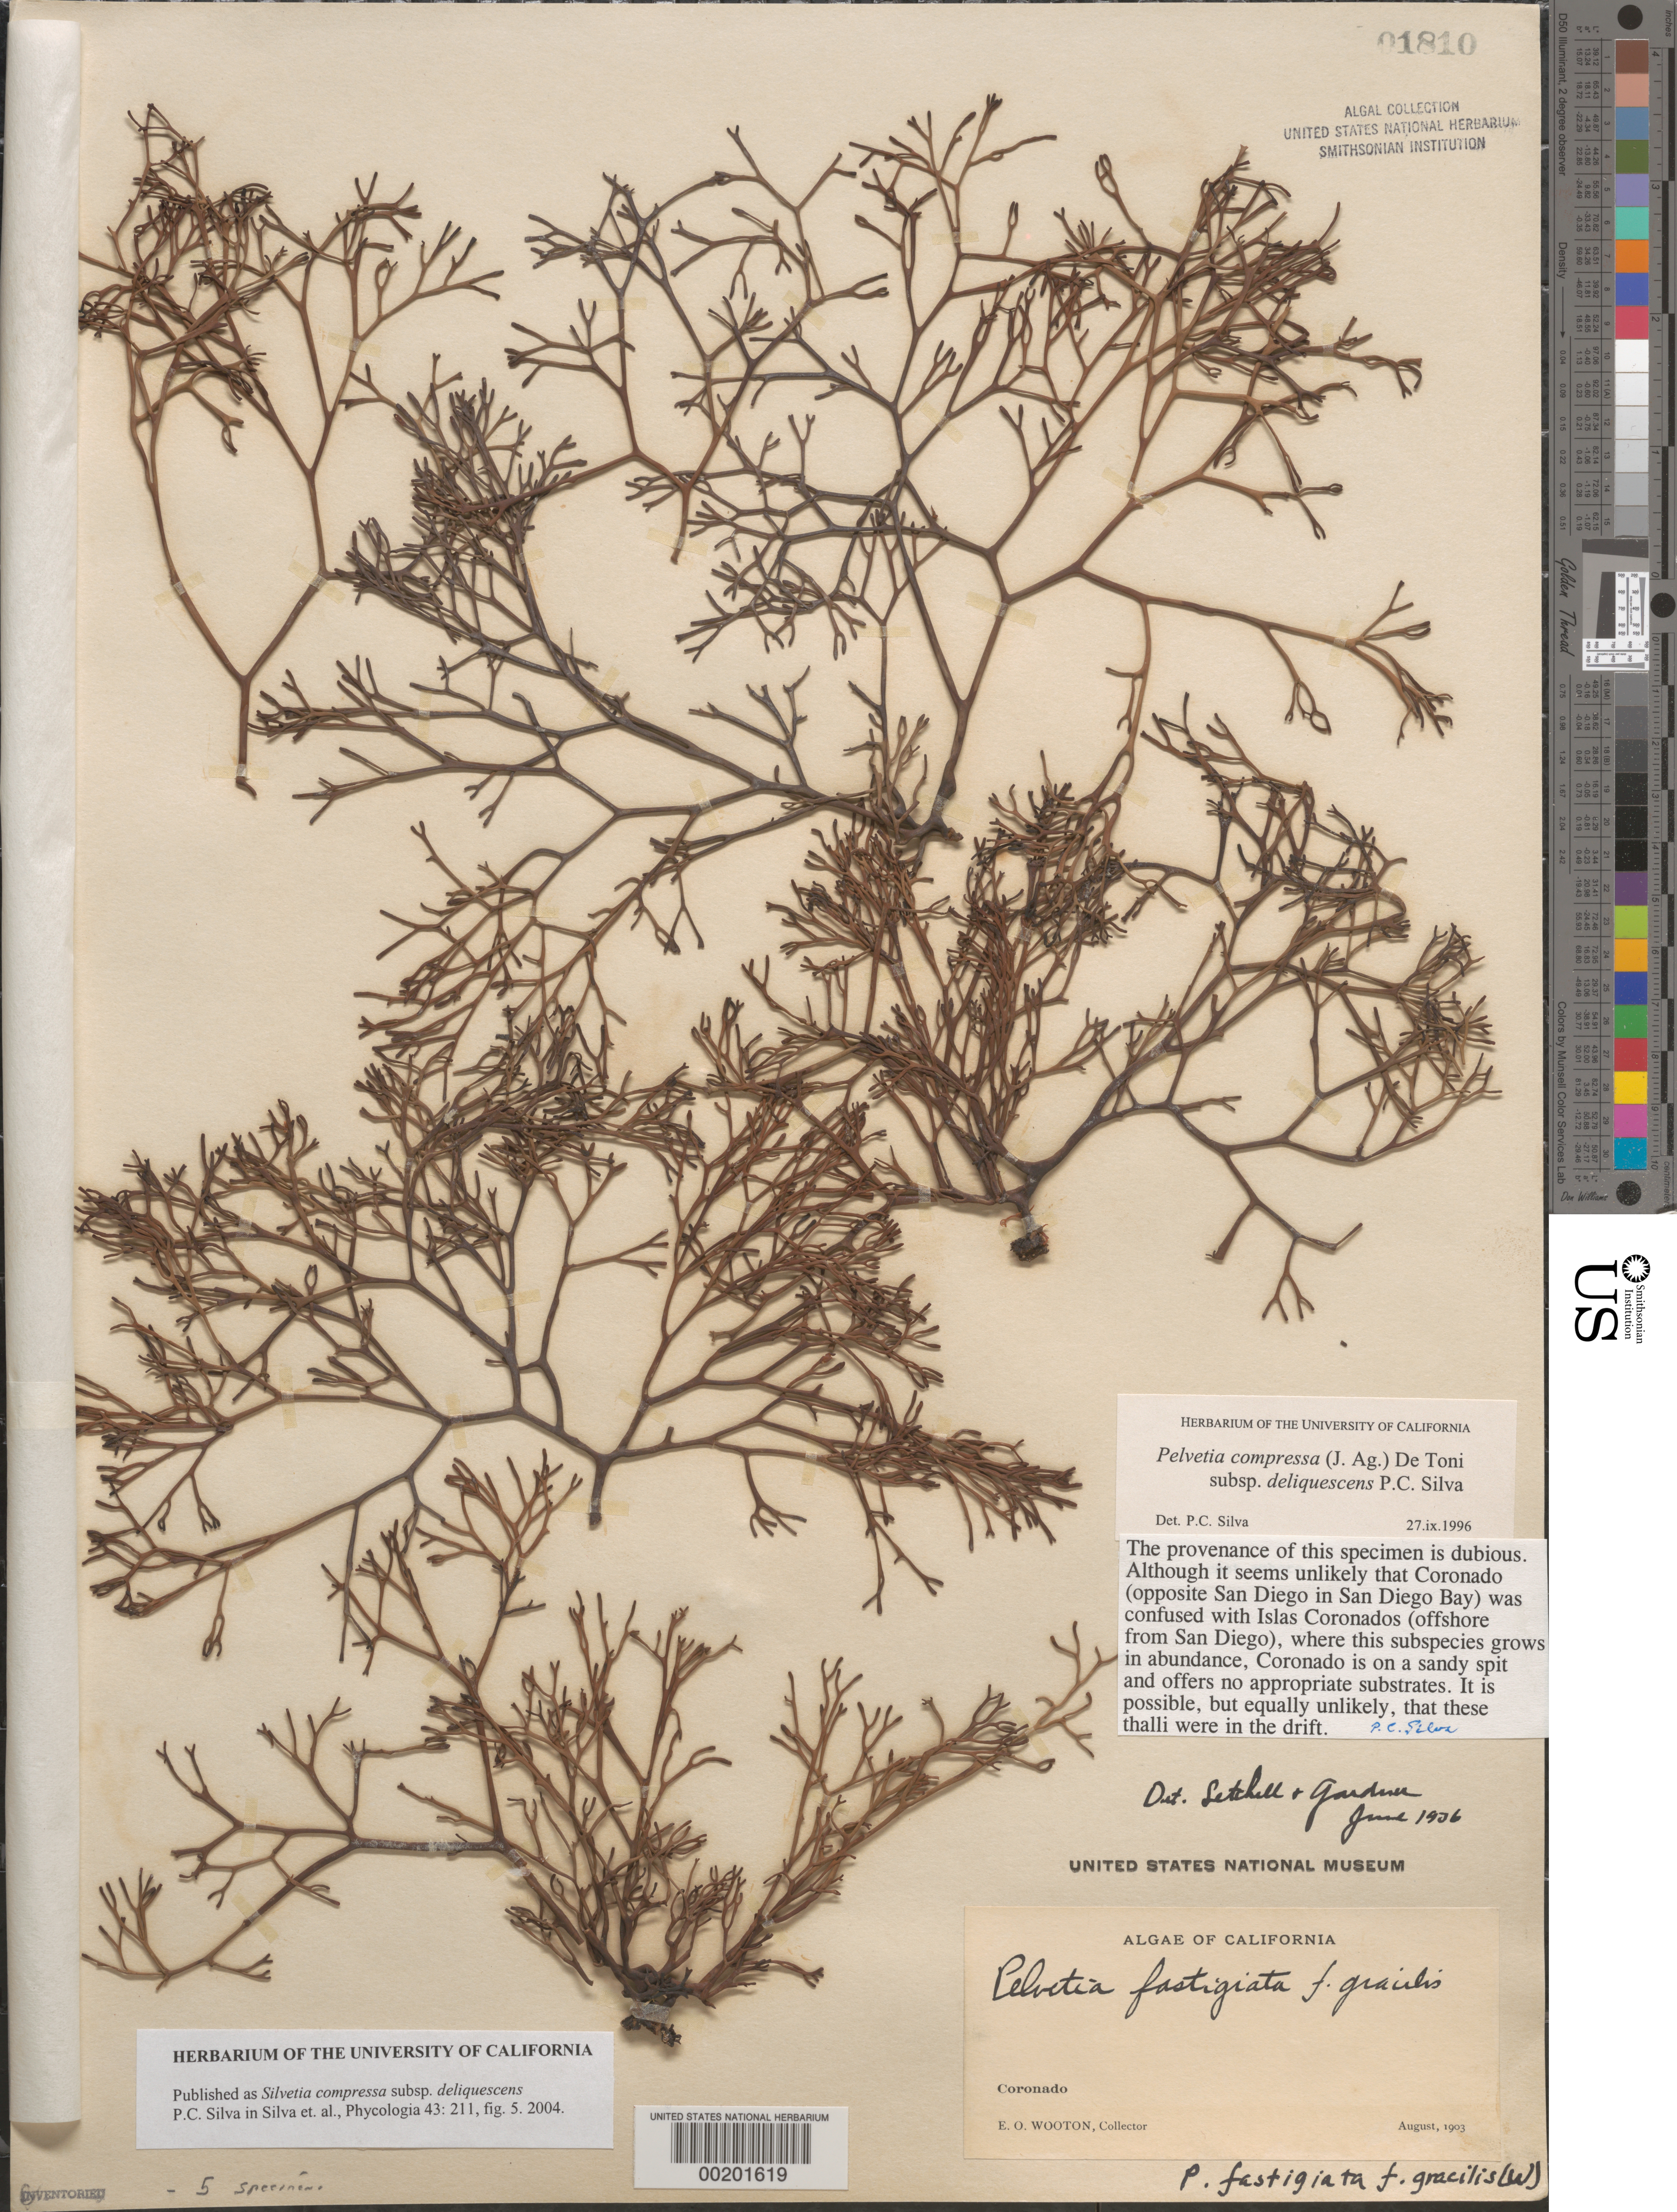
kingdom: Chromista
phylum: Ochrophyta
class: Phaeophyceae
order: Fucales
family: Fucaceae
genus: Silvetia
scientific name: Silvetia compressa subsp. deliquescens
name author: P.C. Silva in P.C. Silva et al.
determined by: Silva, P. C.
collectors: E. O. Wooton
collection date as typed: Aug 1903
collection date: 1903-08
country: United States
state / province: California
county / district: San Diego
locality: Coronado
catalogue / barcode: US 1810